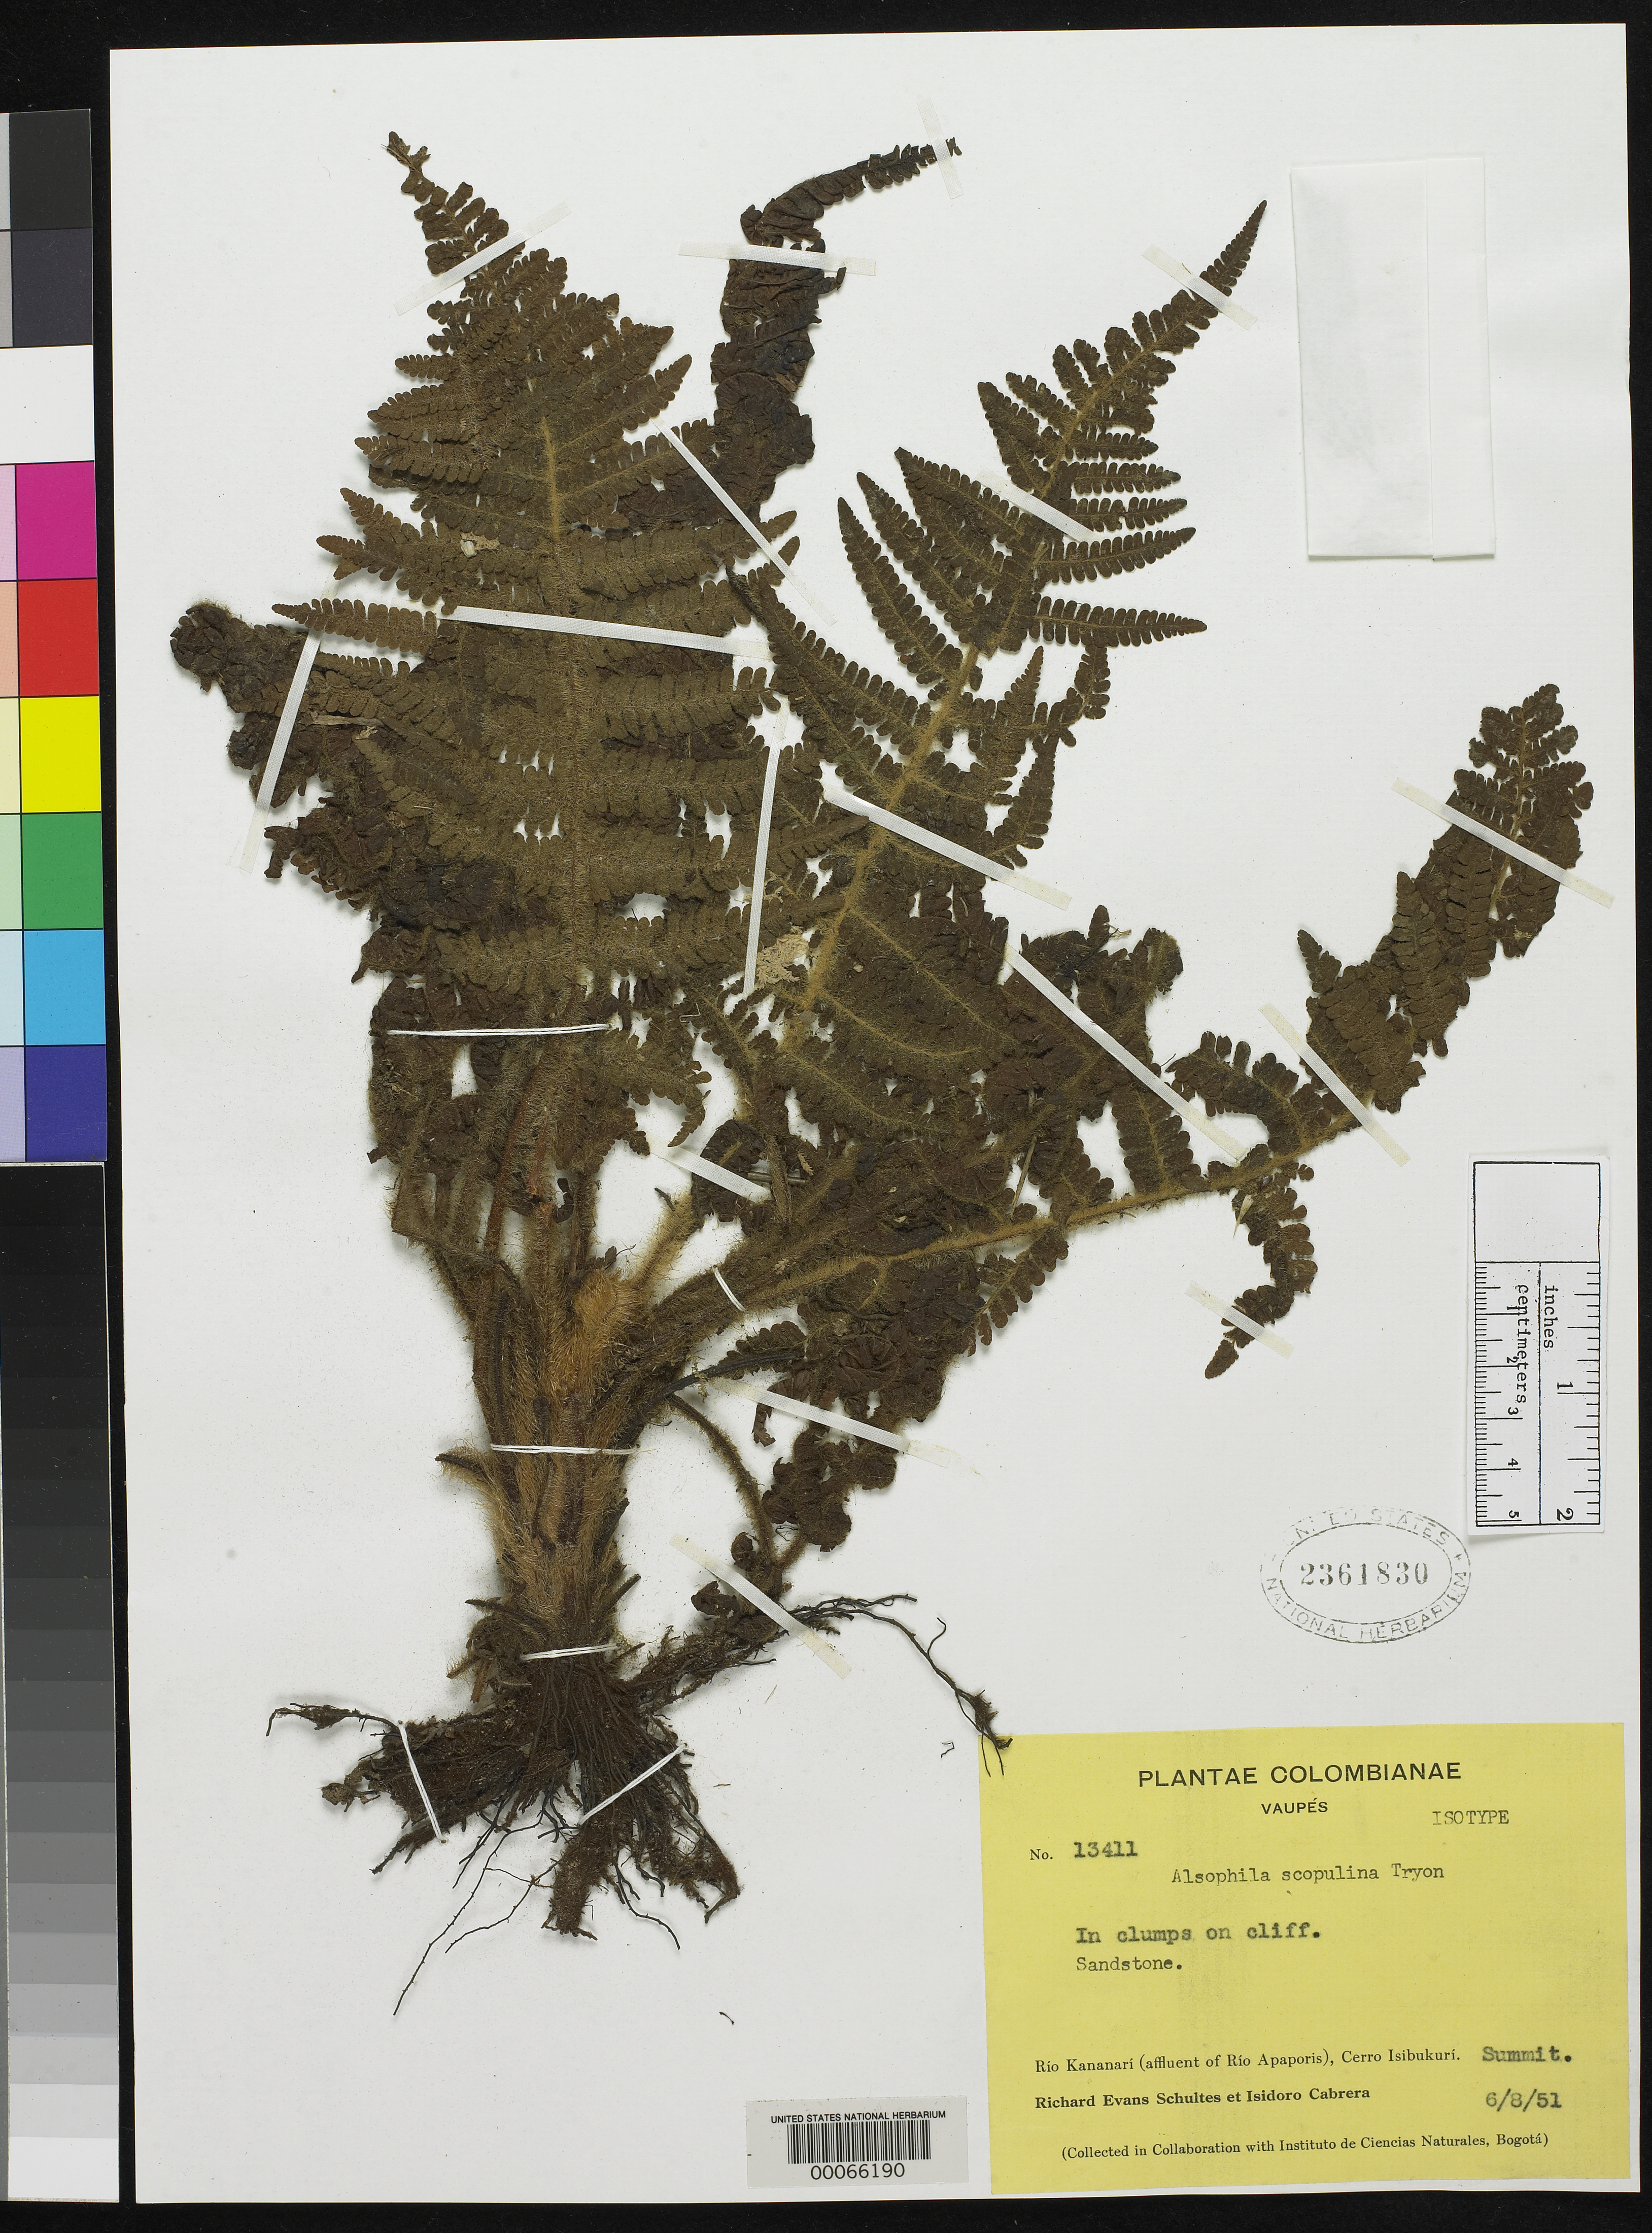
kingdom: Plantae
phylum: Tracheophyta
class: Polypodiopsida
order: Cyatheales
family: Cyatheaceae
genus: Alsophila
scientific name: Alsophila scopulina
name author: R.M. Tryon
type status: Isotype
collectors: R. E. Schultes & I. Cabrera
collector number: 13411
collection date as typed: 08 Jun 1951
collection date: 1951-06-08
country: Colombia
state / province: Vaupés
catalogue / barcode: US 2361830